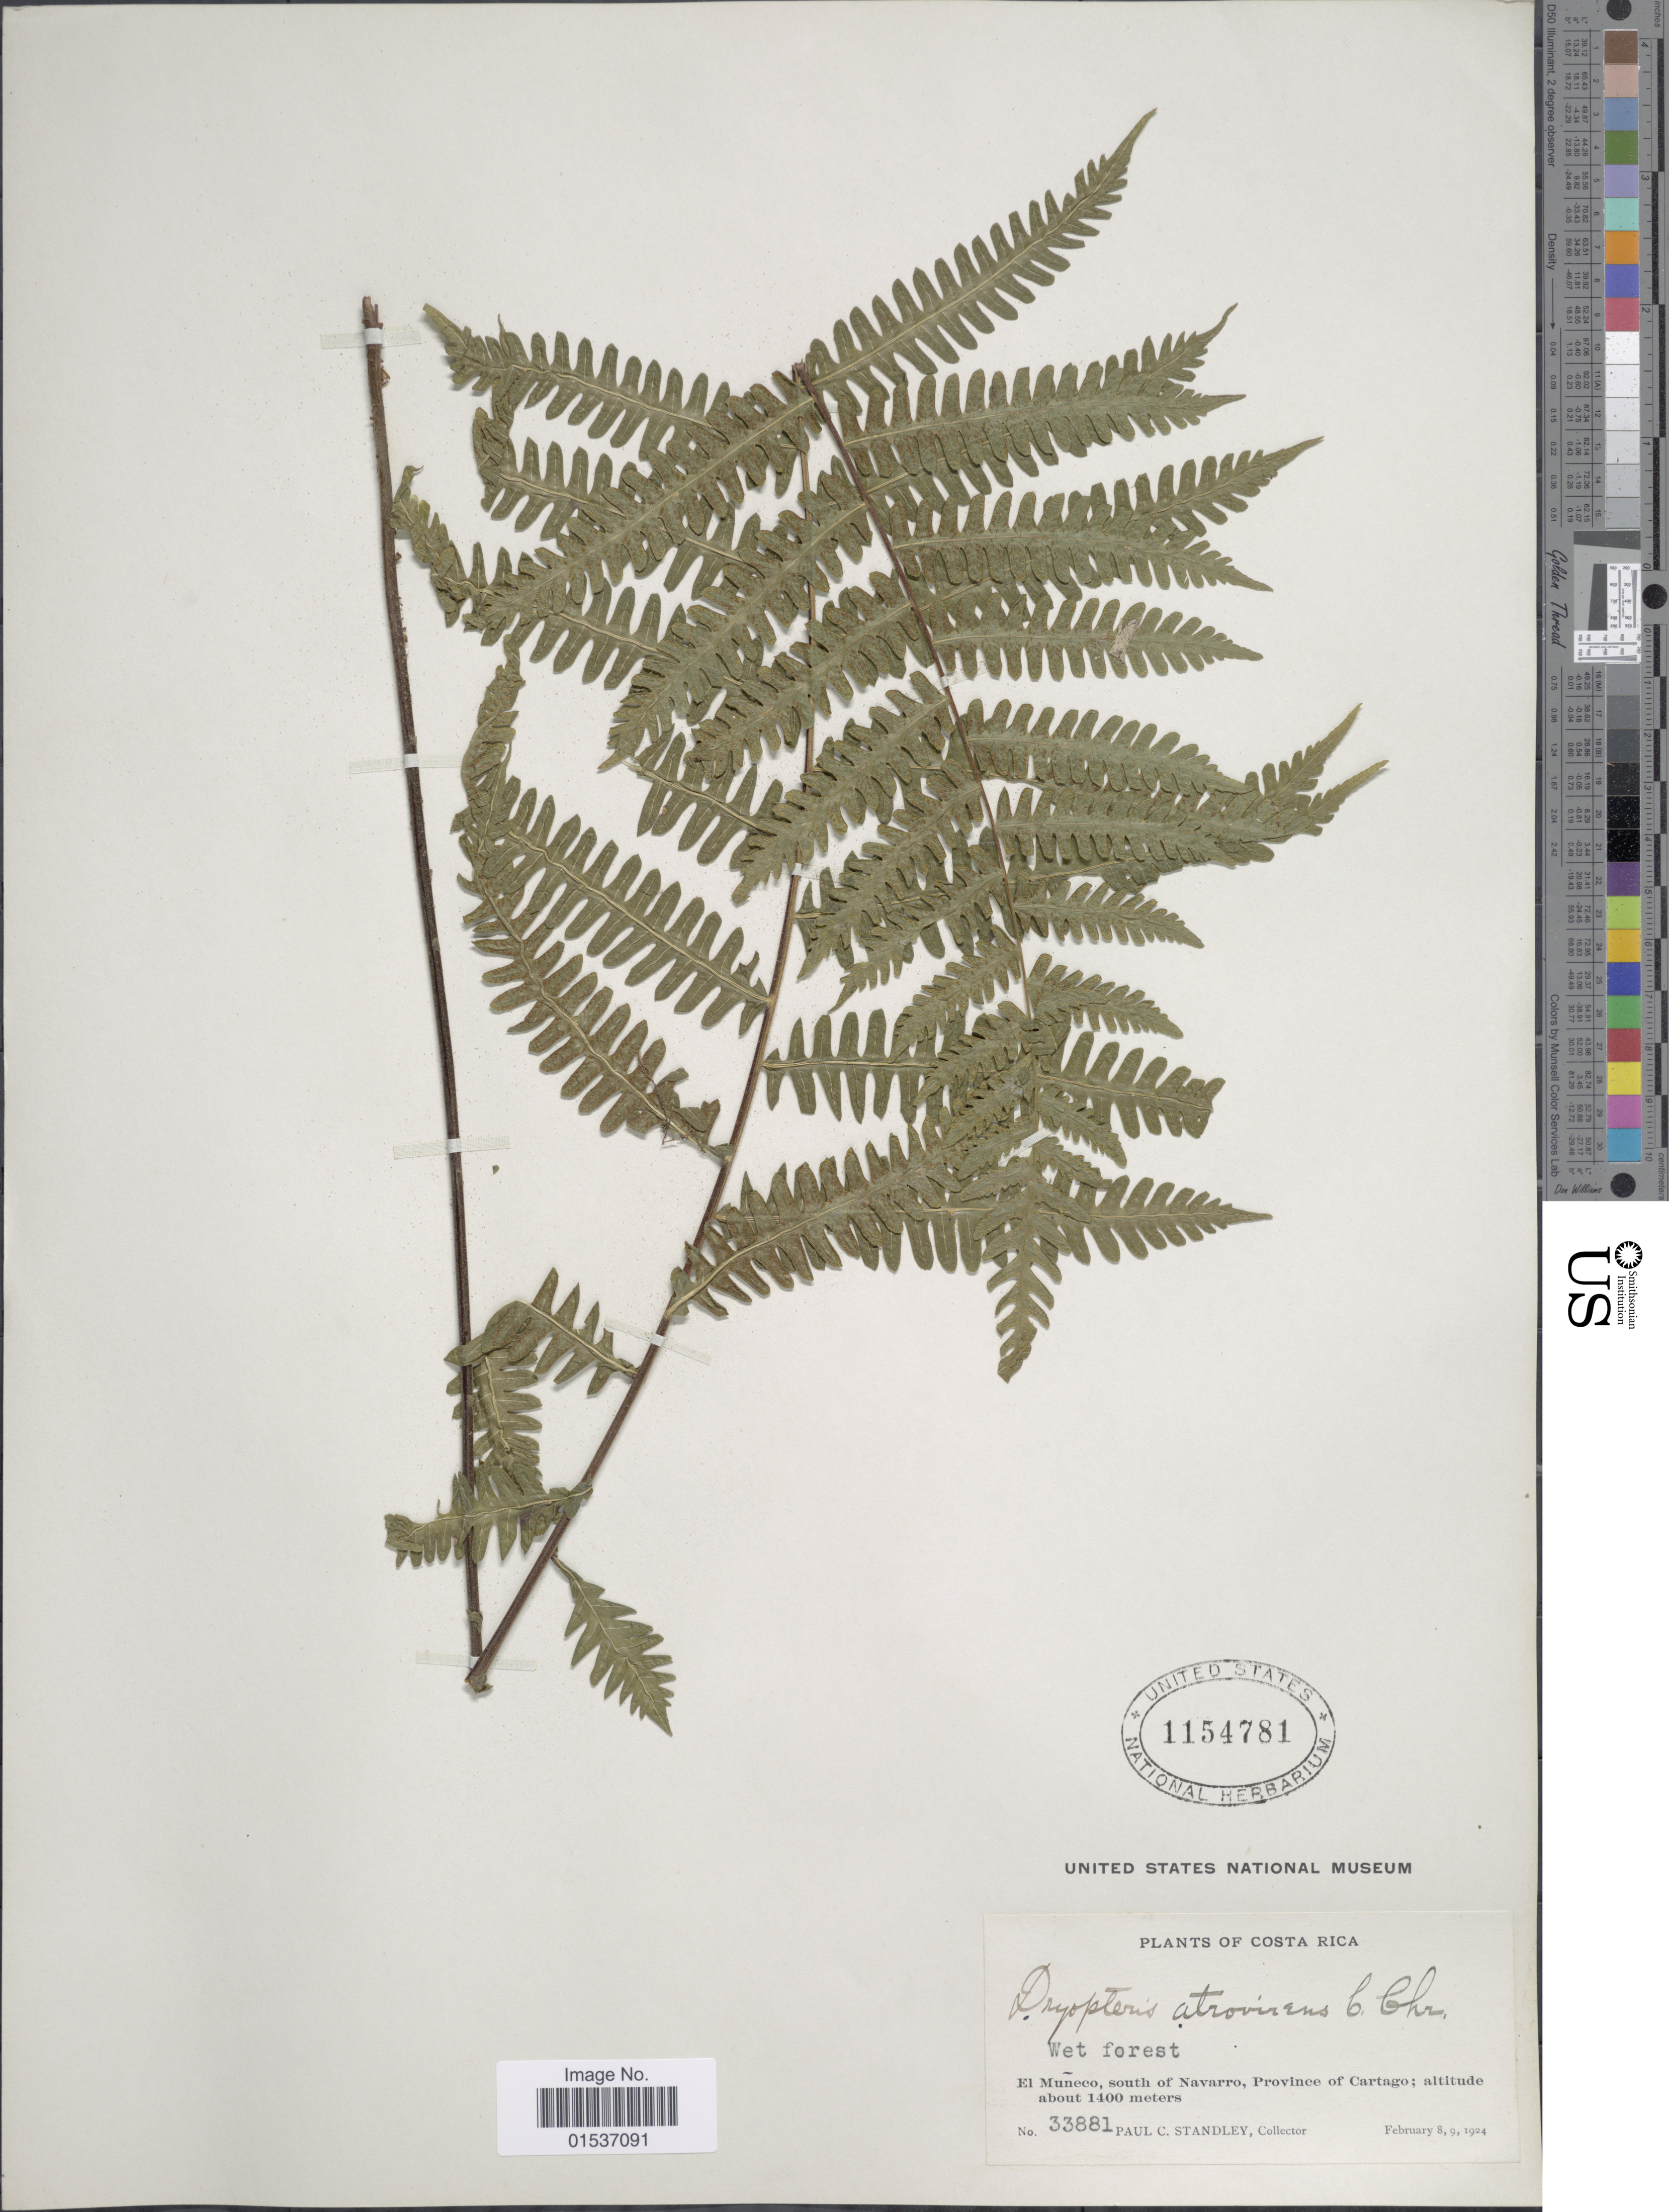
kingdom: Plantae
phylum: Tracheophyta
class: Polypodiopsida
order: Polypodiales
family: Thelypteridaceae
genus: Thelypteris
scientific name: Thelypteris atrovirens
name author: (C. Chr.) C.F. Reed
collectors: P. C. Standley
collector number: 33881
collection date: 1924-02-08/1924-02-09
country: Costa Rica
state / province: Cartago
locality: Costa Rica. El Muneco, south of Navarro, Province de Cartago.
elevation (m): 1400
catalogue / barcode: US 1154781